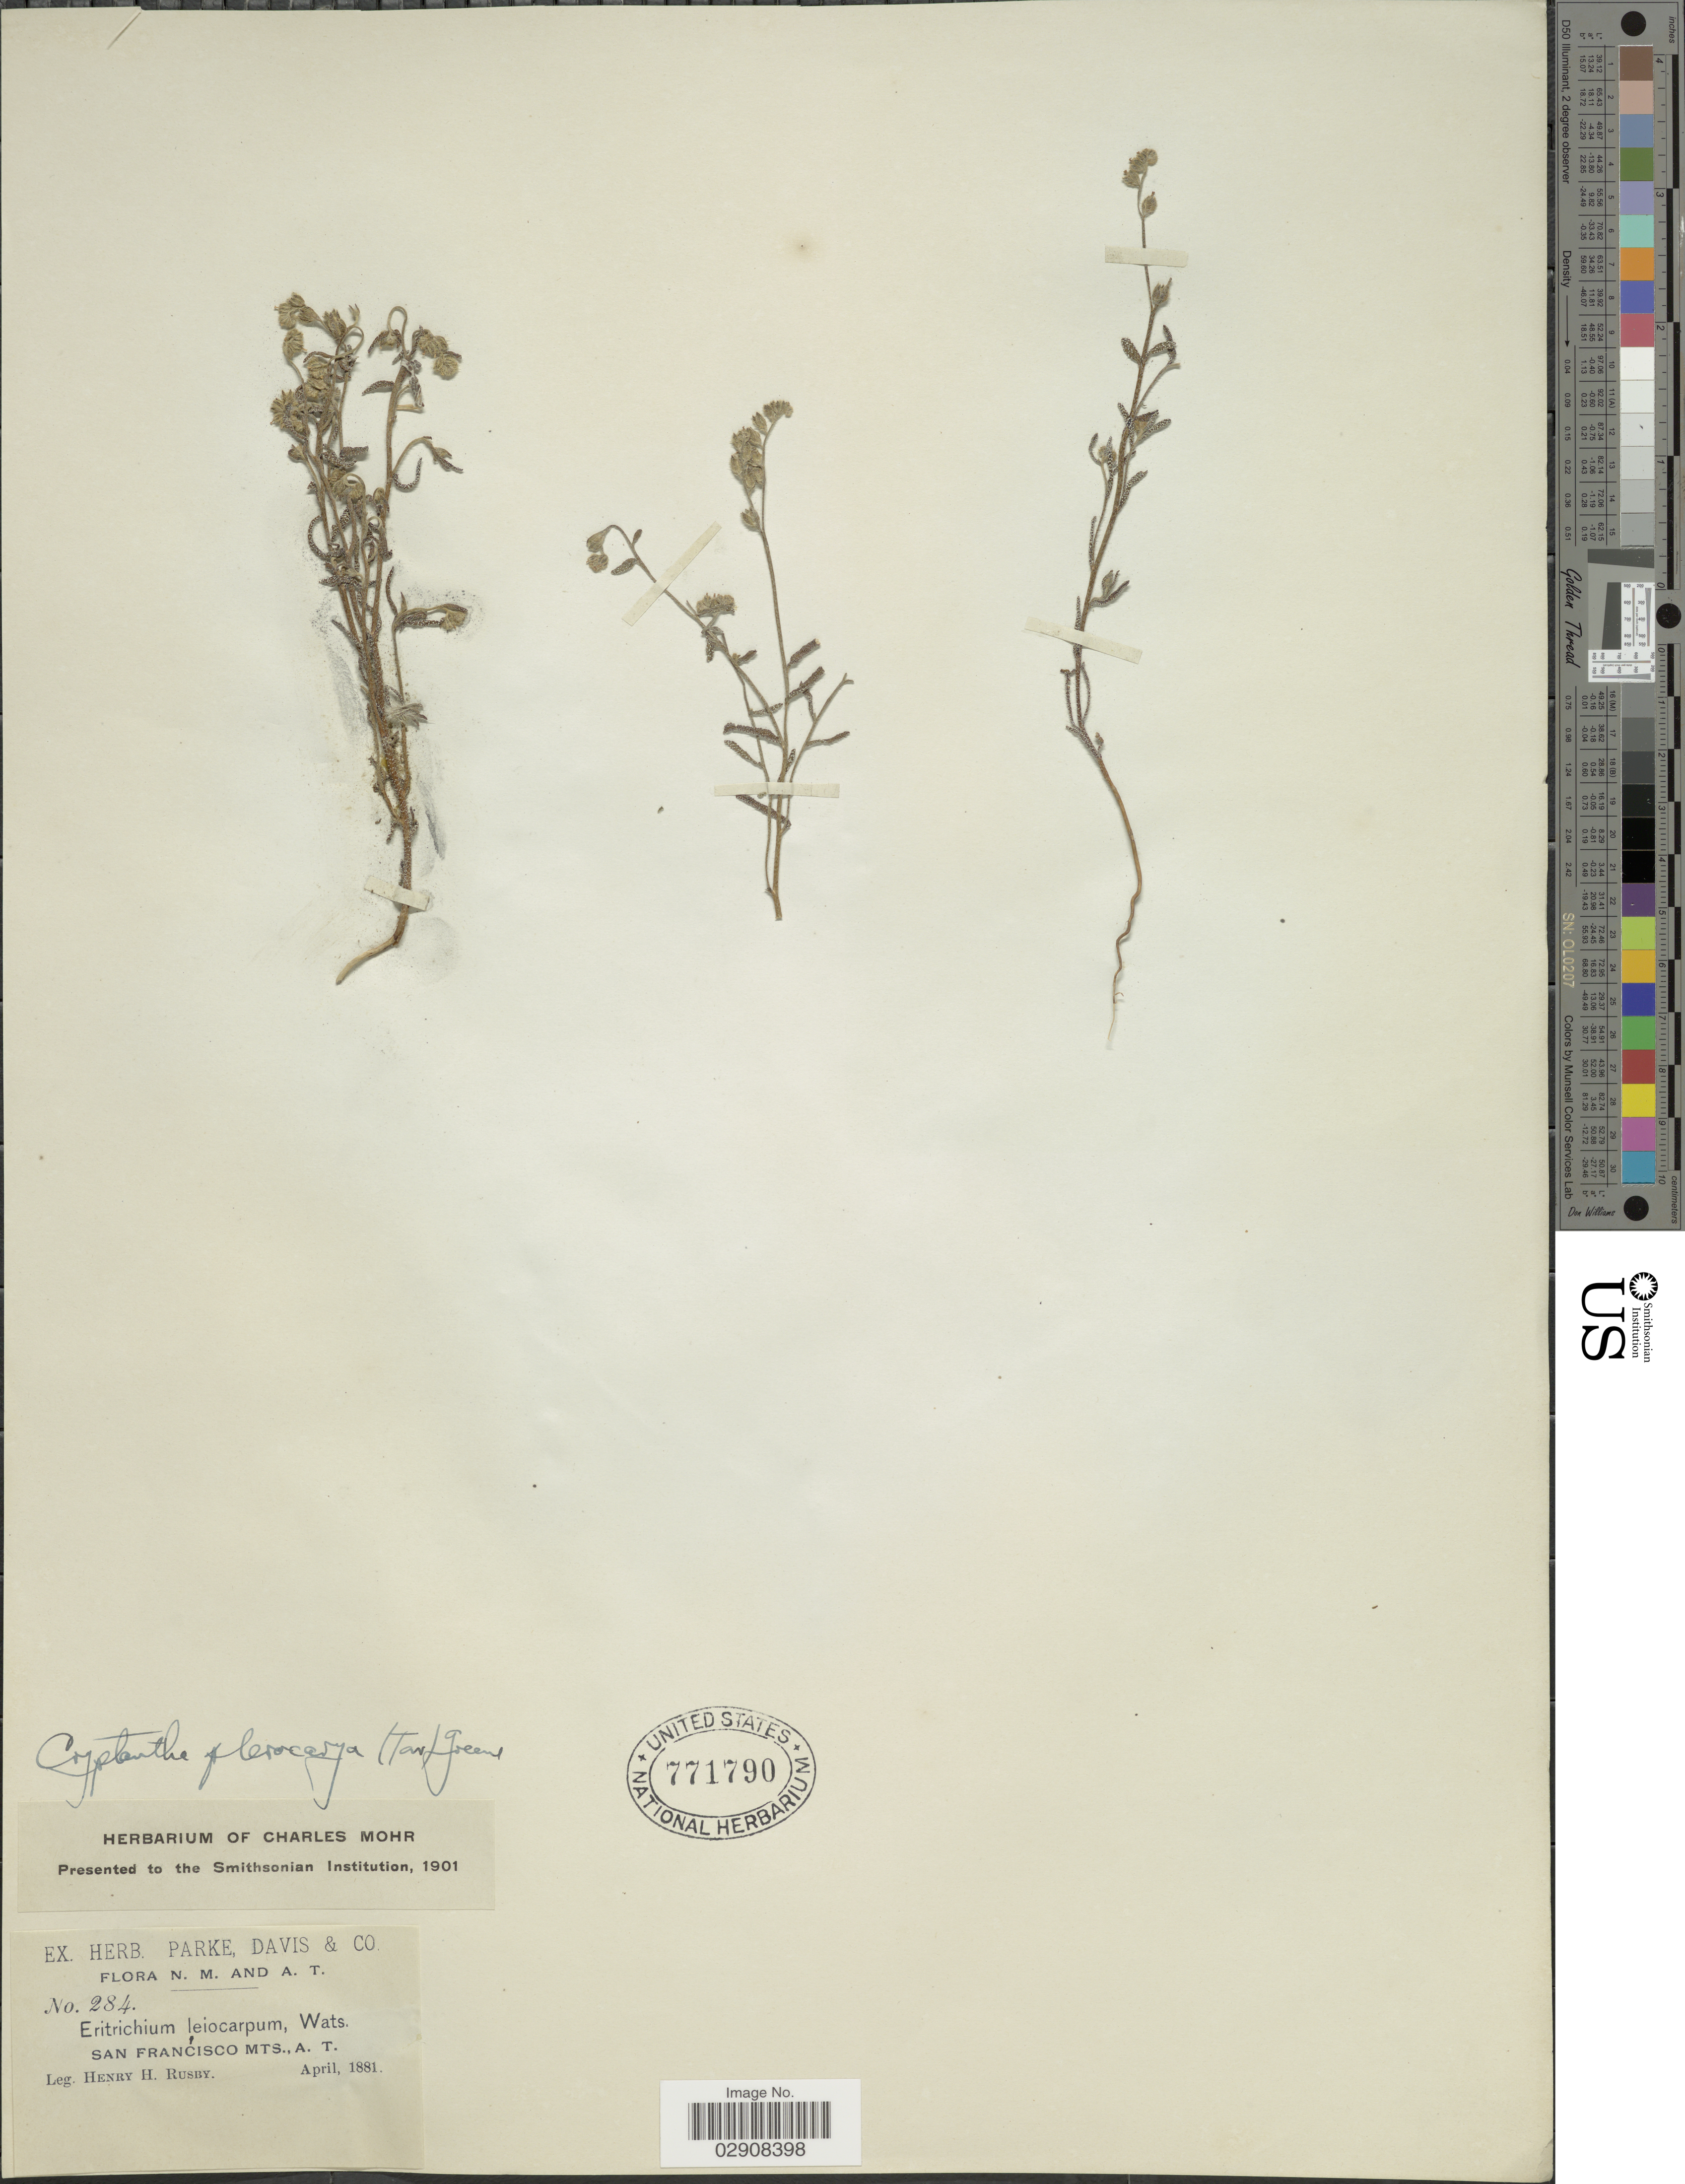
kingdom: Plantae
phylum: Tracheophyta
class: Magnoliopsida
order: Boraginales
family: Boraginaceae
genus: Cryptantha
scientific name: Cryptantha pterocarya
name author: (Torr.) Greene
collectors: H. H. Rusby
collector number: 284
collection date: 1881-04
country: United States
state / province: Arizona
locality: San Francisco Mts., A.T.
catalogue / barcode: US 771790